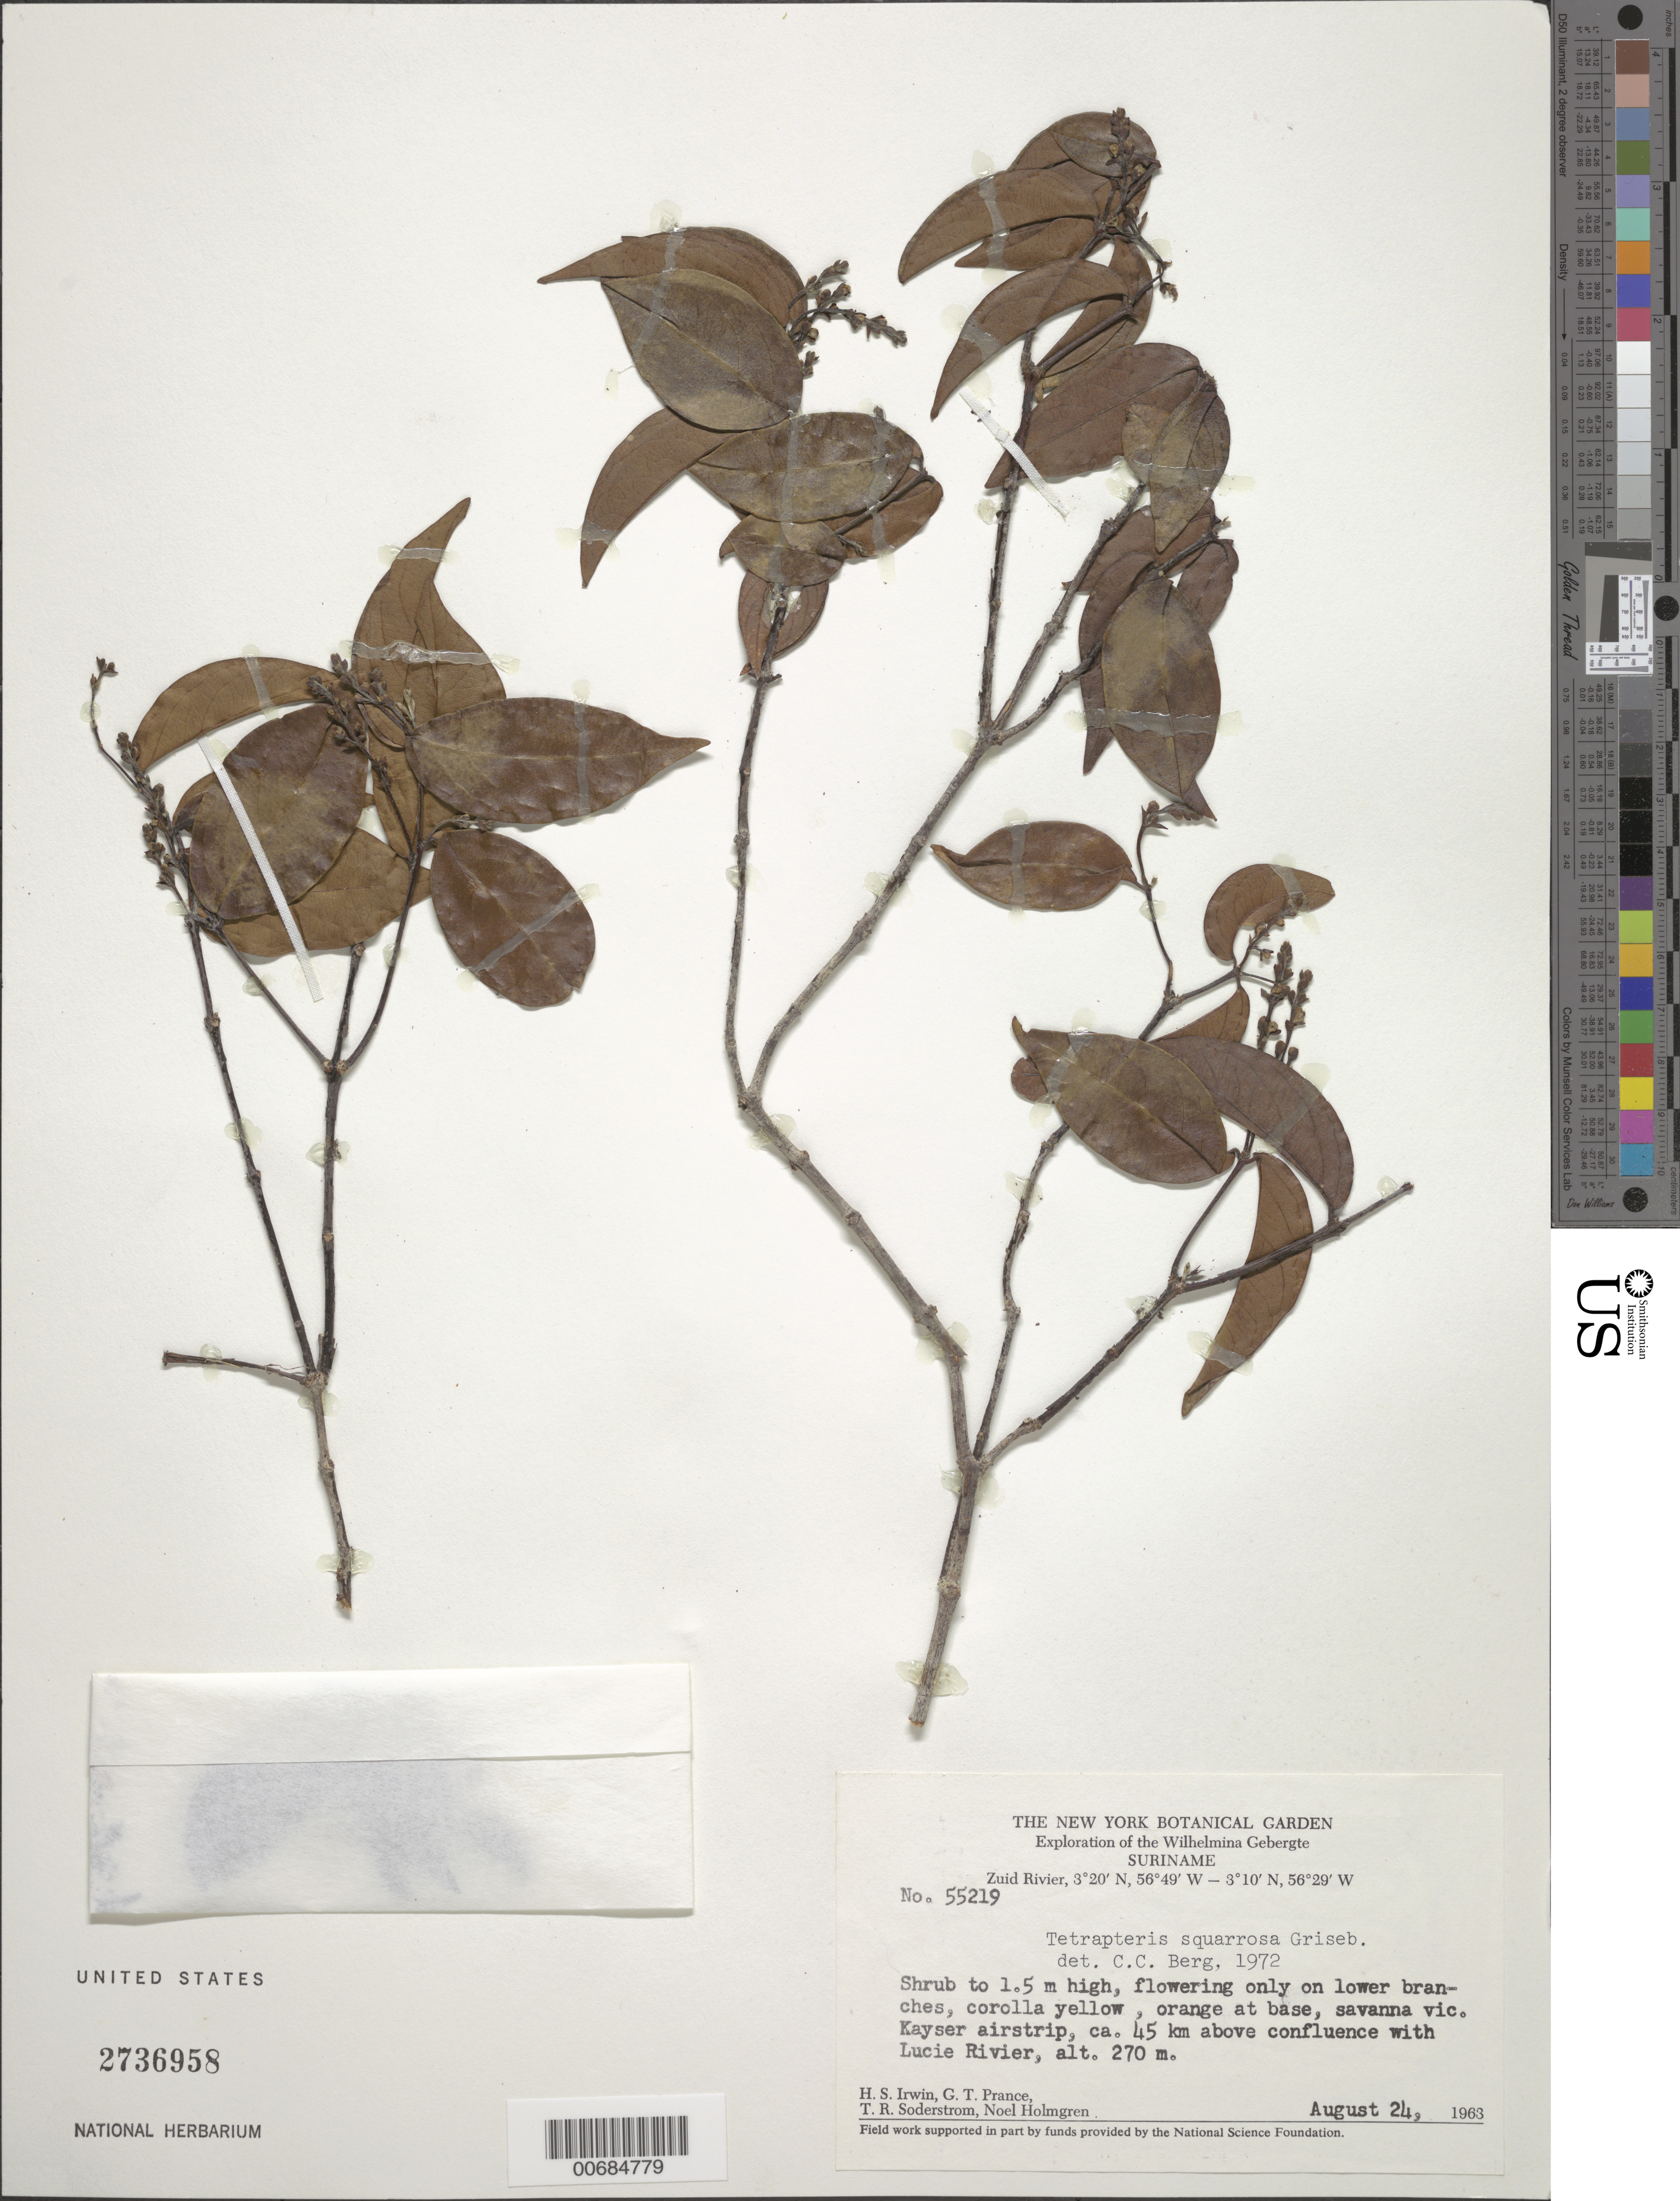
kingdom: Plantae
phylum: Tracheophyta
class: Magnoliopsida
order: Malpighiales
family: Malpighiaceae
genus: Glicophyllum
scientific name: Glicophyllum stylopterum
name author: (A. Juss.) R.F. Almeida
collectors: H. Irwin, G. T. Prance, T. R. Soderstrom & N. H. Holmgren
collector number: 55219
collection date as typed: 24-Aug-63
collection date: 1963-08-24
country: Suriname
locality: Kayser Airstrip, Zuid R., 45 km above confl. with Lucie R., Wilhelmina Gebergte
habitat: Savanna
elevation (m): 270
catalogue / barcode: US 2736958